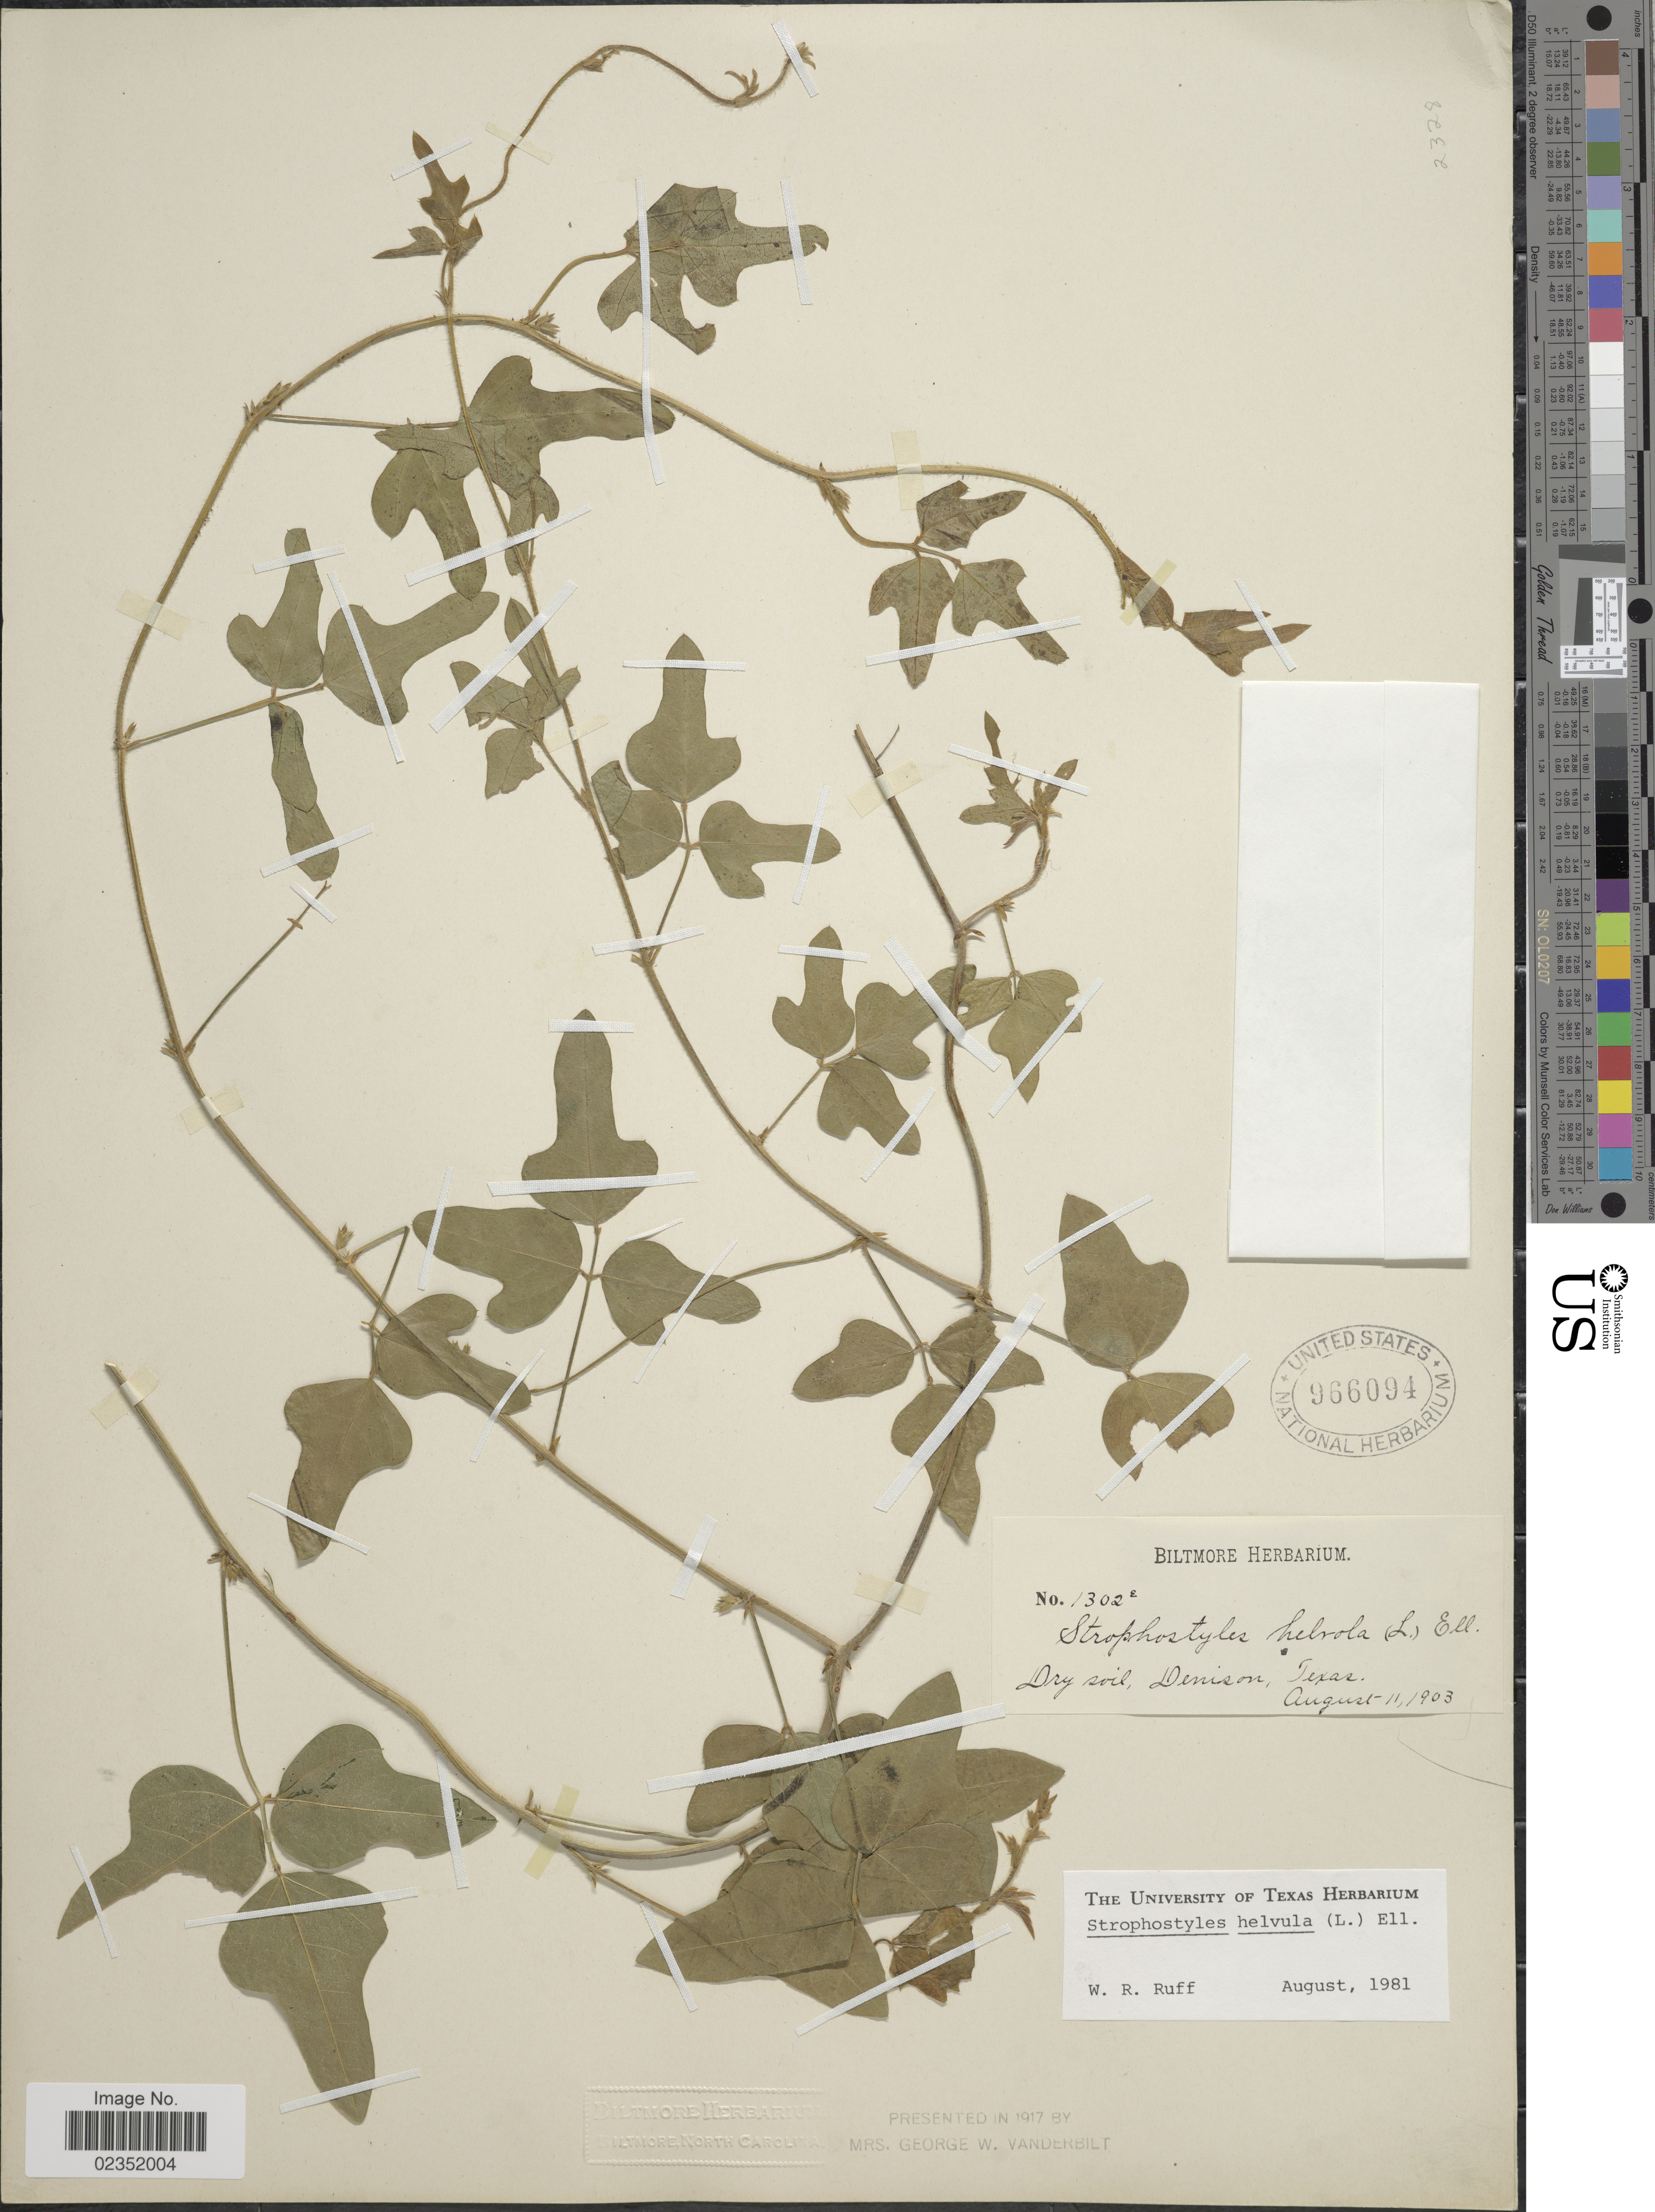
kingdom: Plantae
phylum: Tracheophyta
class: Magnoliopsida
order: Fabales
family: Fabaceae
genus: Strophostyles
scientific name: Strophostyles helvola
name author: (L.) Elliott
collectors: ex herb. Biltmore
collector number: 1302e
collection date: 1903-08-11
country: United States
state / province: Texas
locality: Denison.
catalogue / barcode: US 966094